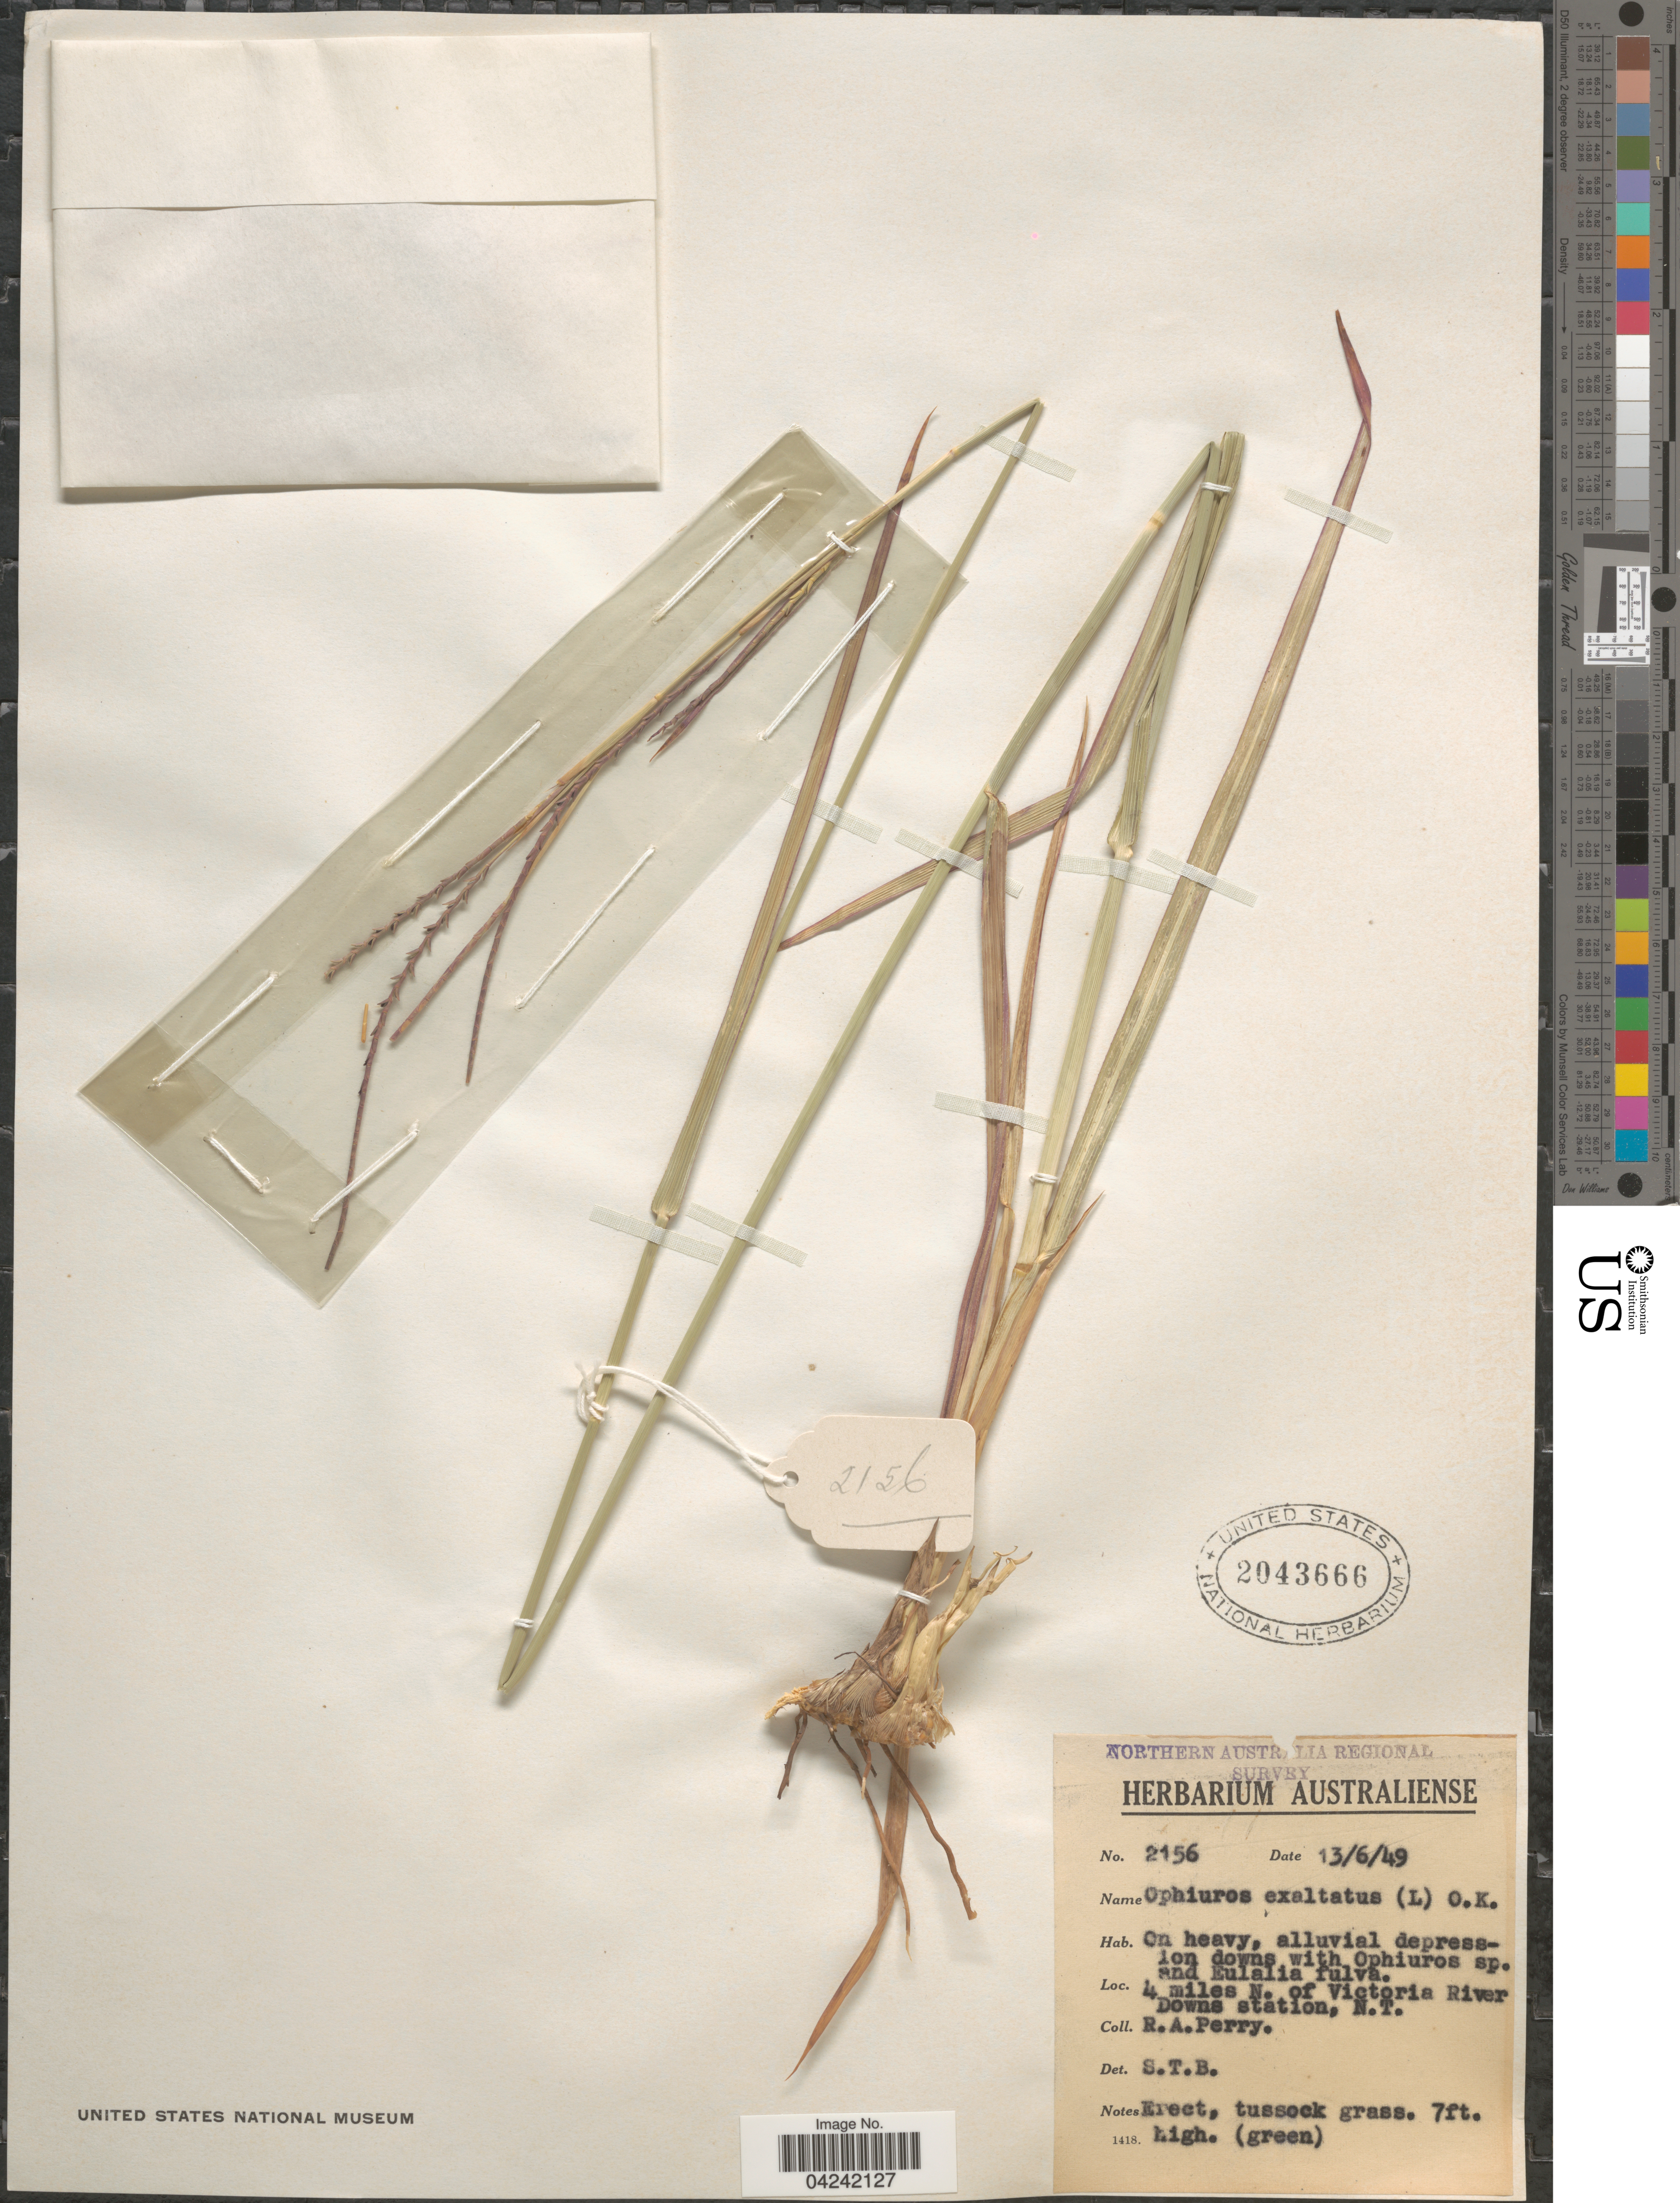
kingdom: Plantae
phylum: Tracheophyta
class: Liliopsida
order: Poales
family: Poaceae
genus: Ophiuros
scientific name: Ophiuros exaltatus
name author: (L.) Kuntze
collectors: Perry, R. A.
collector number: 2156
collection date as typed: Transcribed d/m/y: 13/6/49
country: Australia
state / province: Northern Territory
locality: Northern Australia Regional Survey. 4 miles N. of Victoria River Downs station.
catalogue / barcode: US 2043666